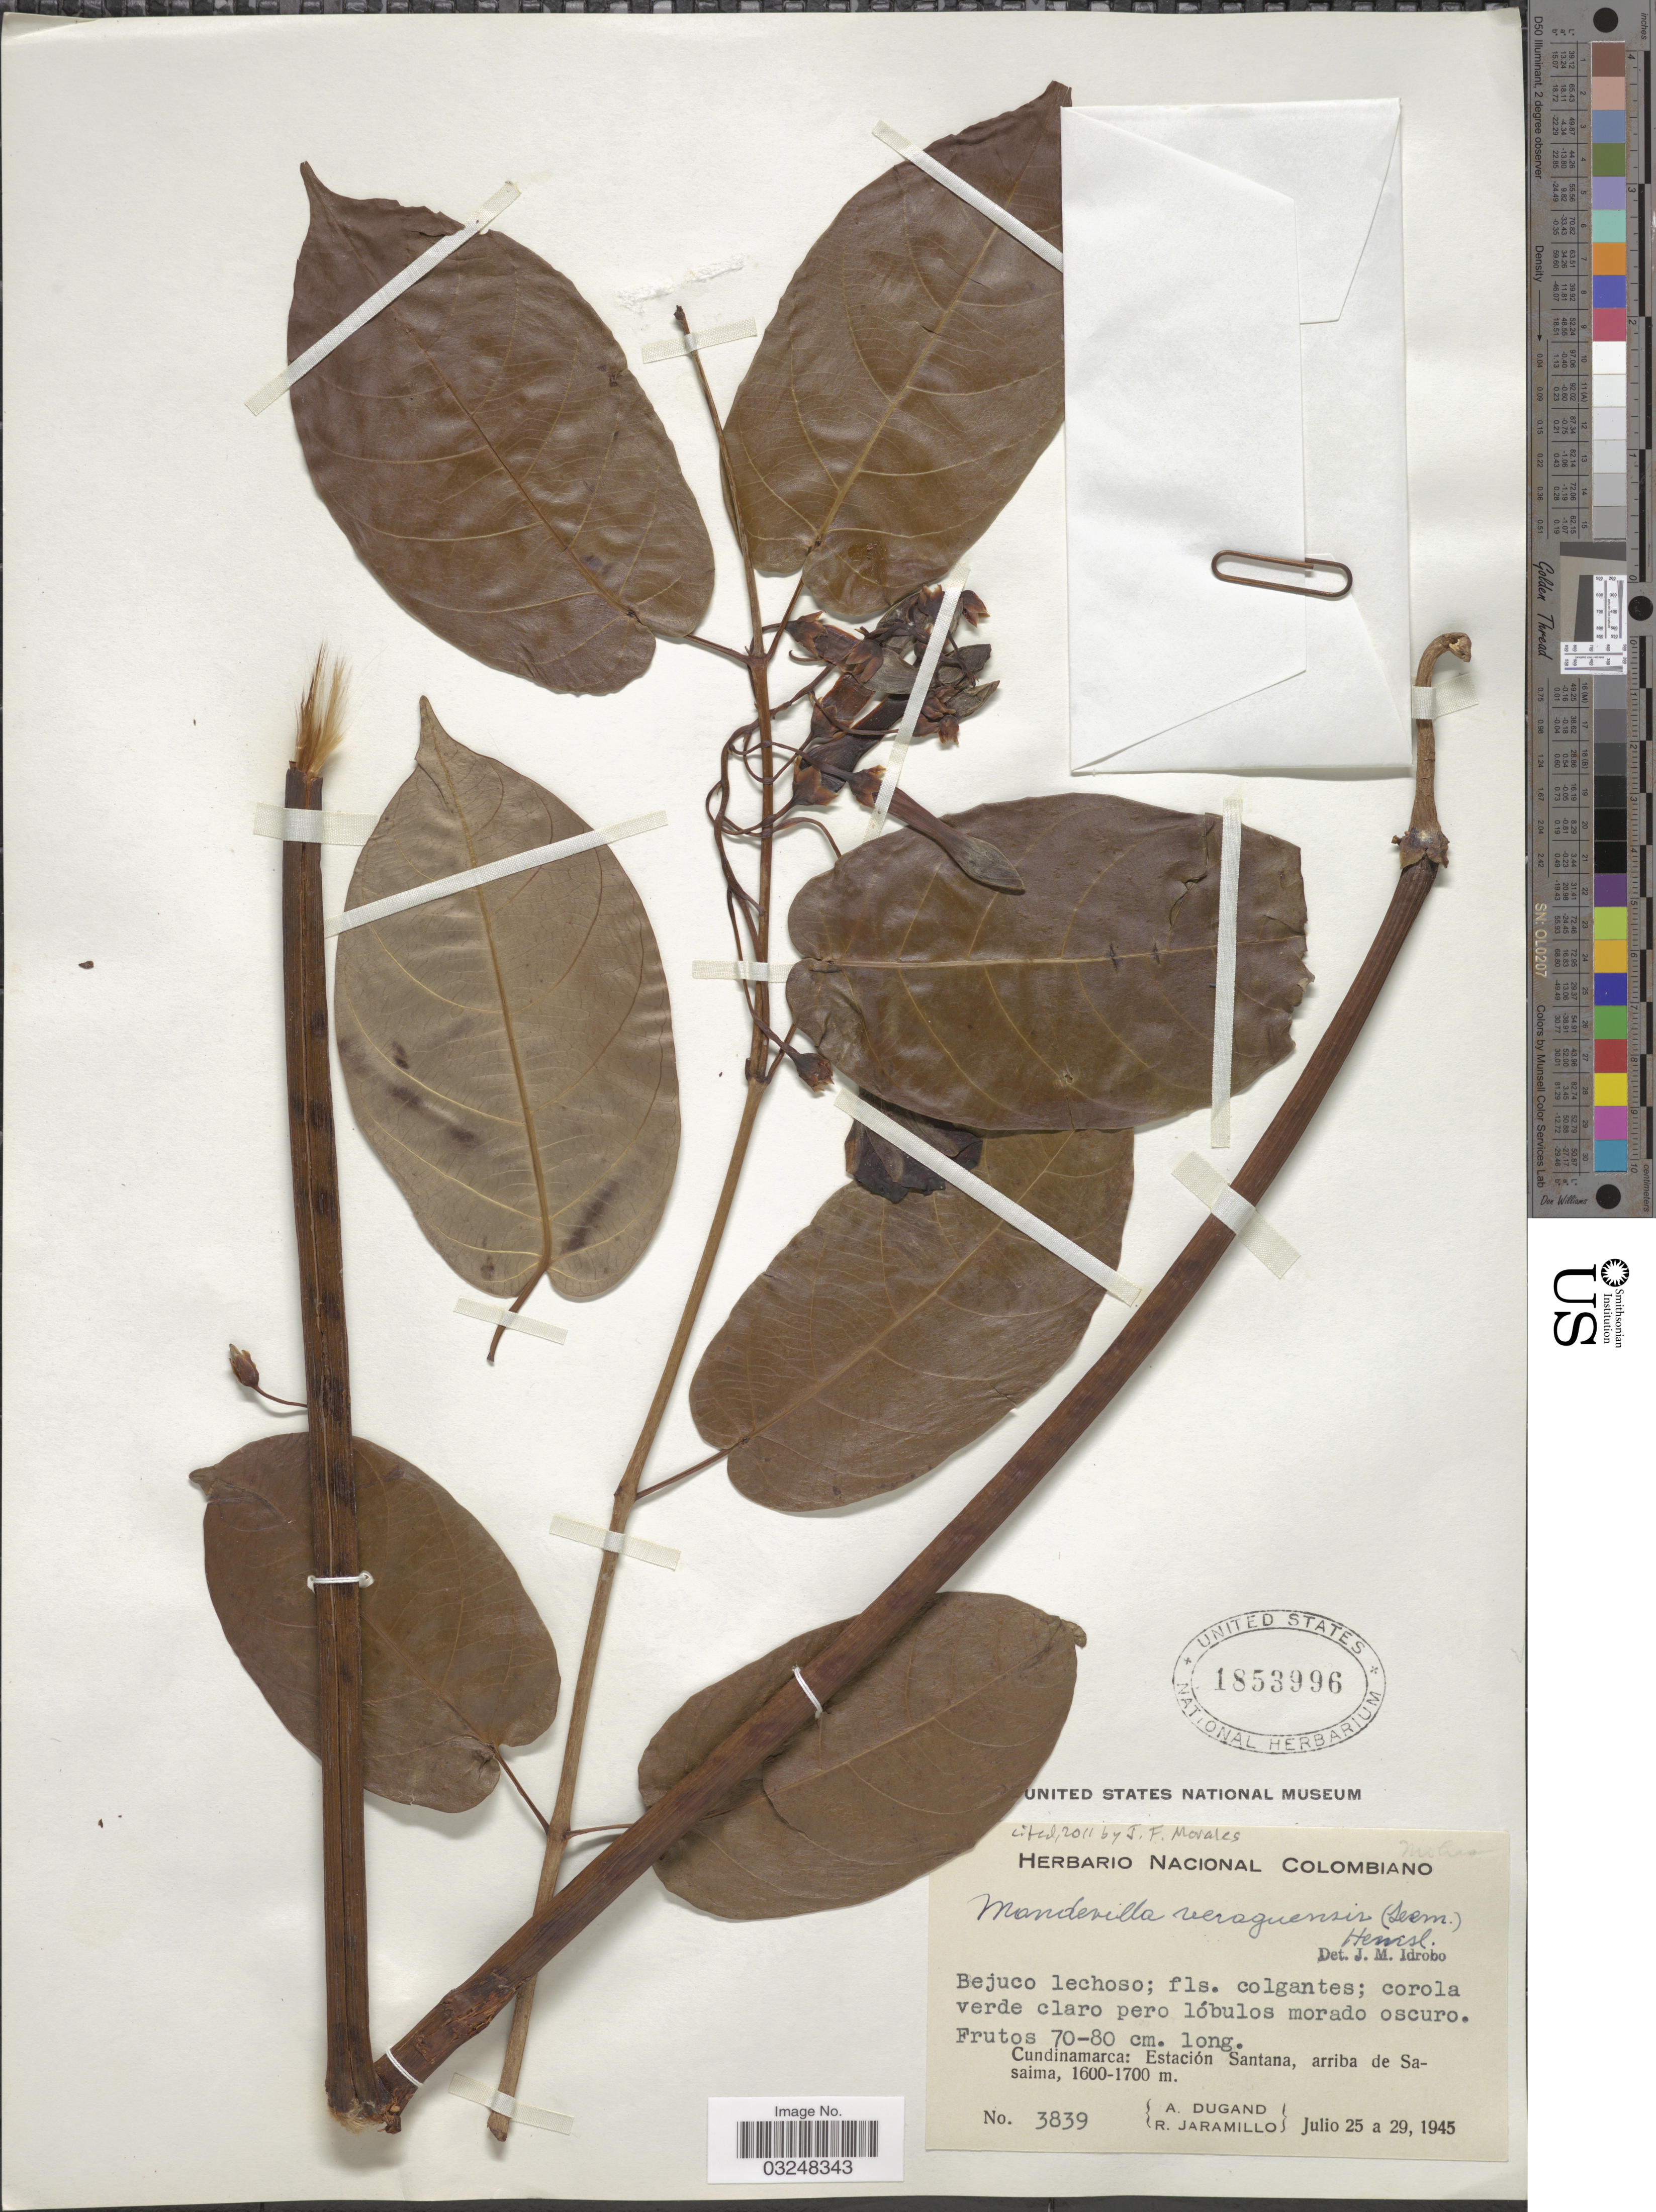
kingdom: Plantae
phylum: Tracheophyta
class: Magnoliopsida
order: Gentianales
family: Apocynaceae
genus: Mandevilla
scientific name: Mandevilla veraguensis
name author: Hemsl.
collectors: A. Dugand & R. Jaramillo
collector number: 3839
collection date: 1945-07-25/1945-07-29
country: Colombia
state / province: Cundinamarca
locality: Estación Santana, arriba de Sasaima.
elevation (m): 1600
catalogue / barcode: US 1853996